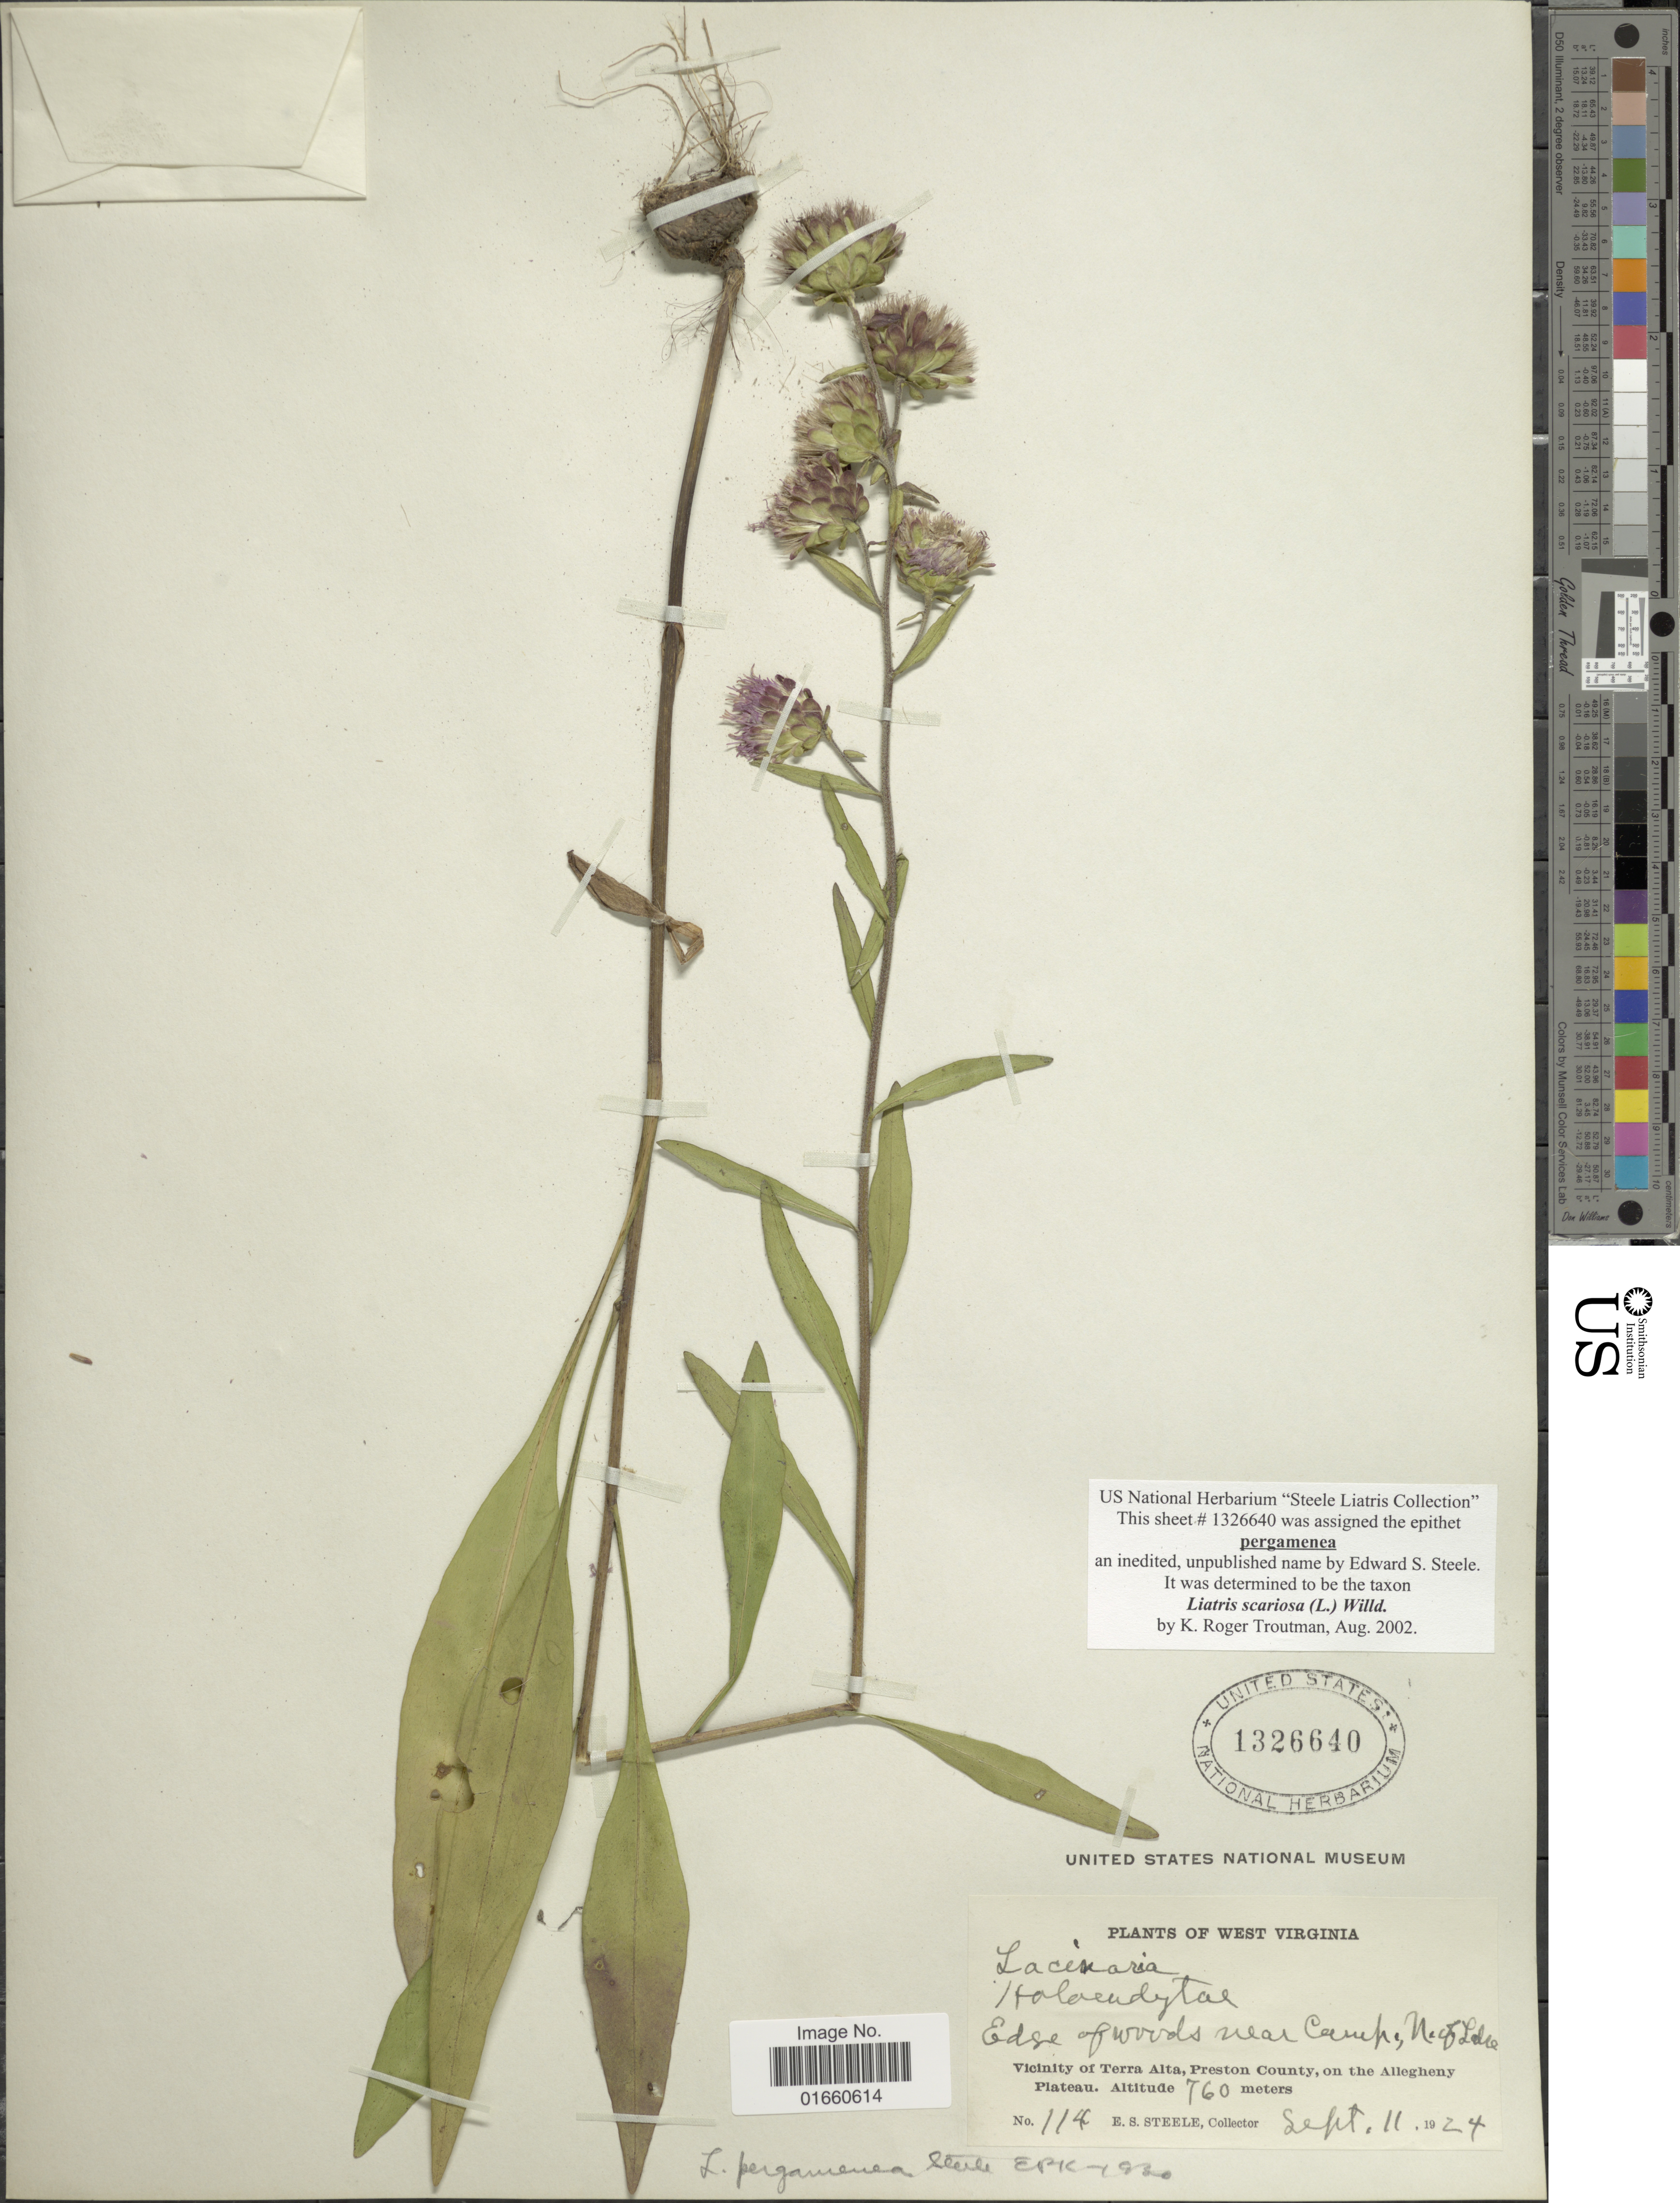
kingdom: Plantae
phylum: Tracheophyta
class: Magnoliopsida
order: Asterales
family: Asteraceae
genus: Liatris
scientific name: Liatris scariosa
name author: (L.) Willd.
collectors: E. Steele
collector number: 114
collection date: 1924-09-11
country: United States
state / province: West Virginia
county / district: Preston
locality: Edge of woods near Camp, N. of Lake, Vicinity of Terra Alta, Preston County, on the Allegheny Plateau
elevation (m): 760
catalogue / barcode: US 1326640